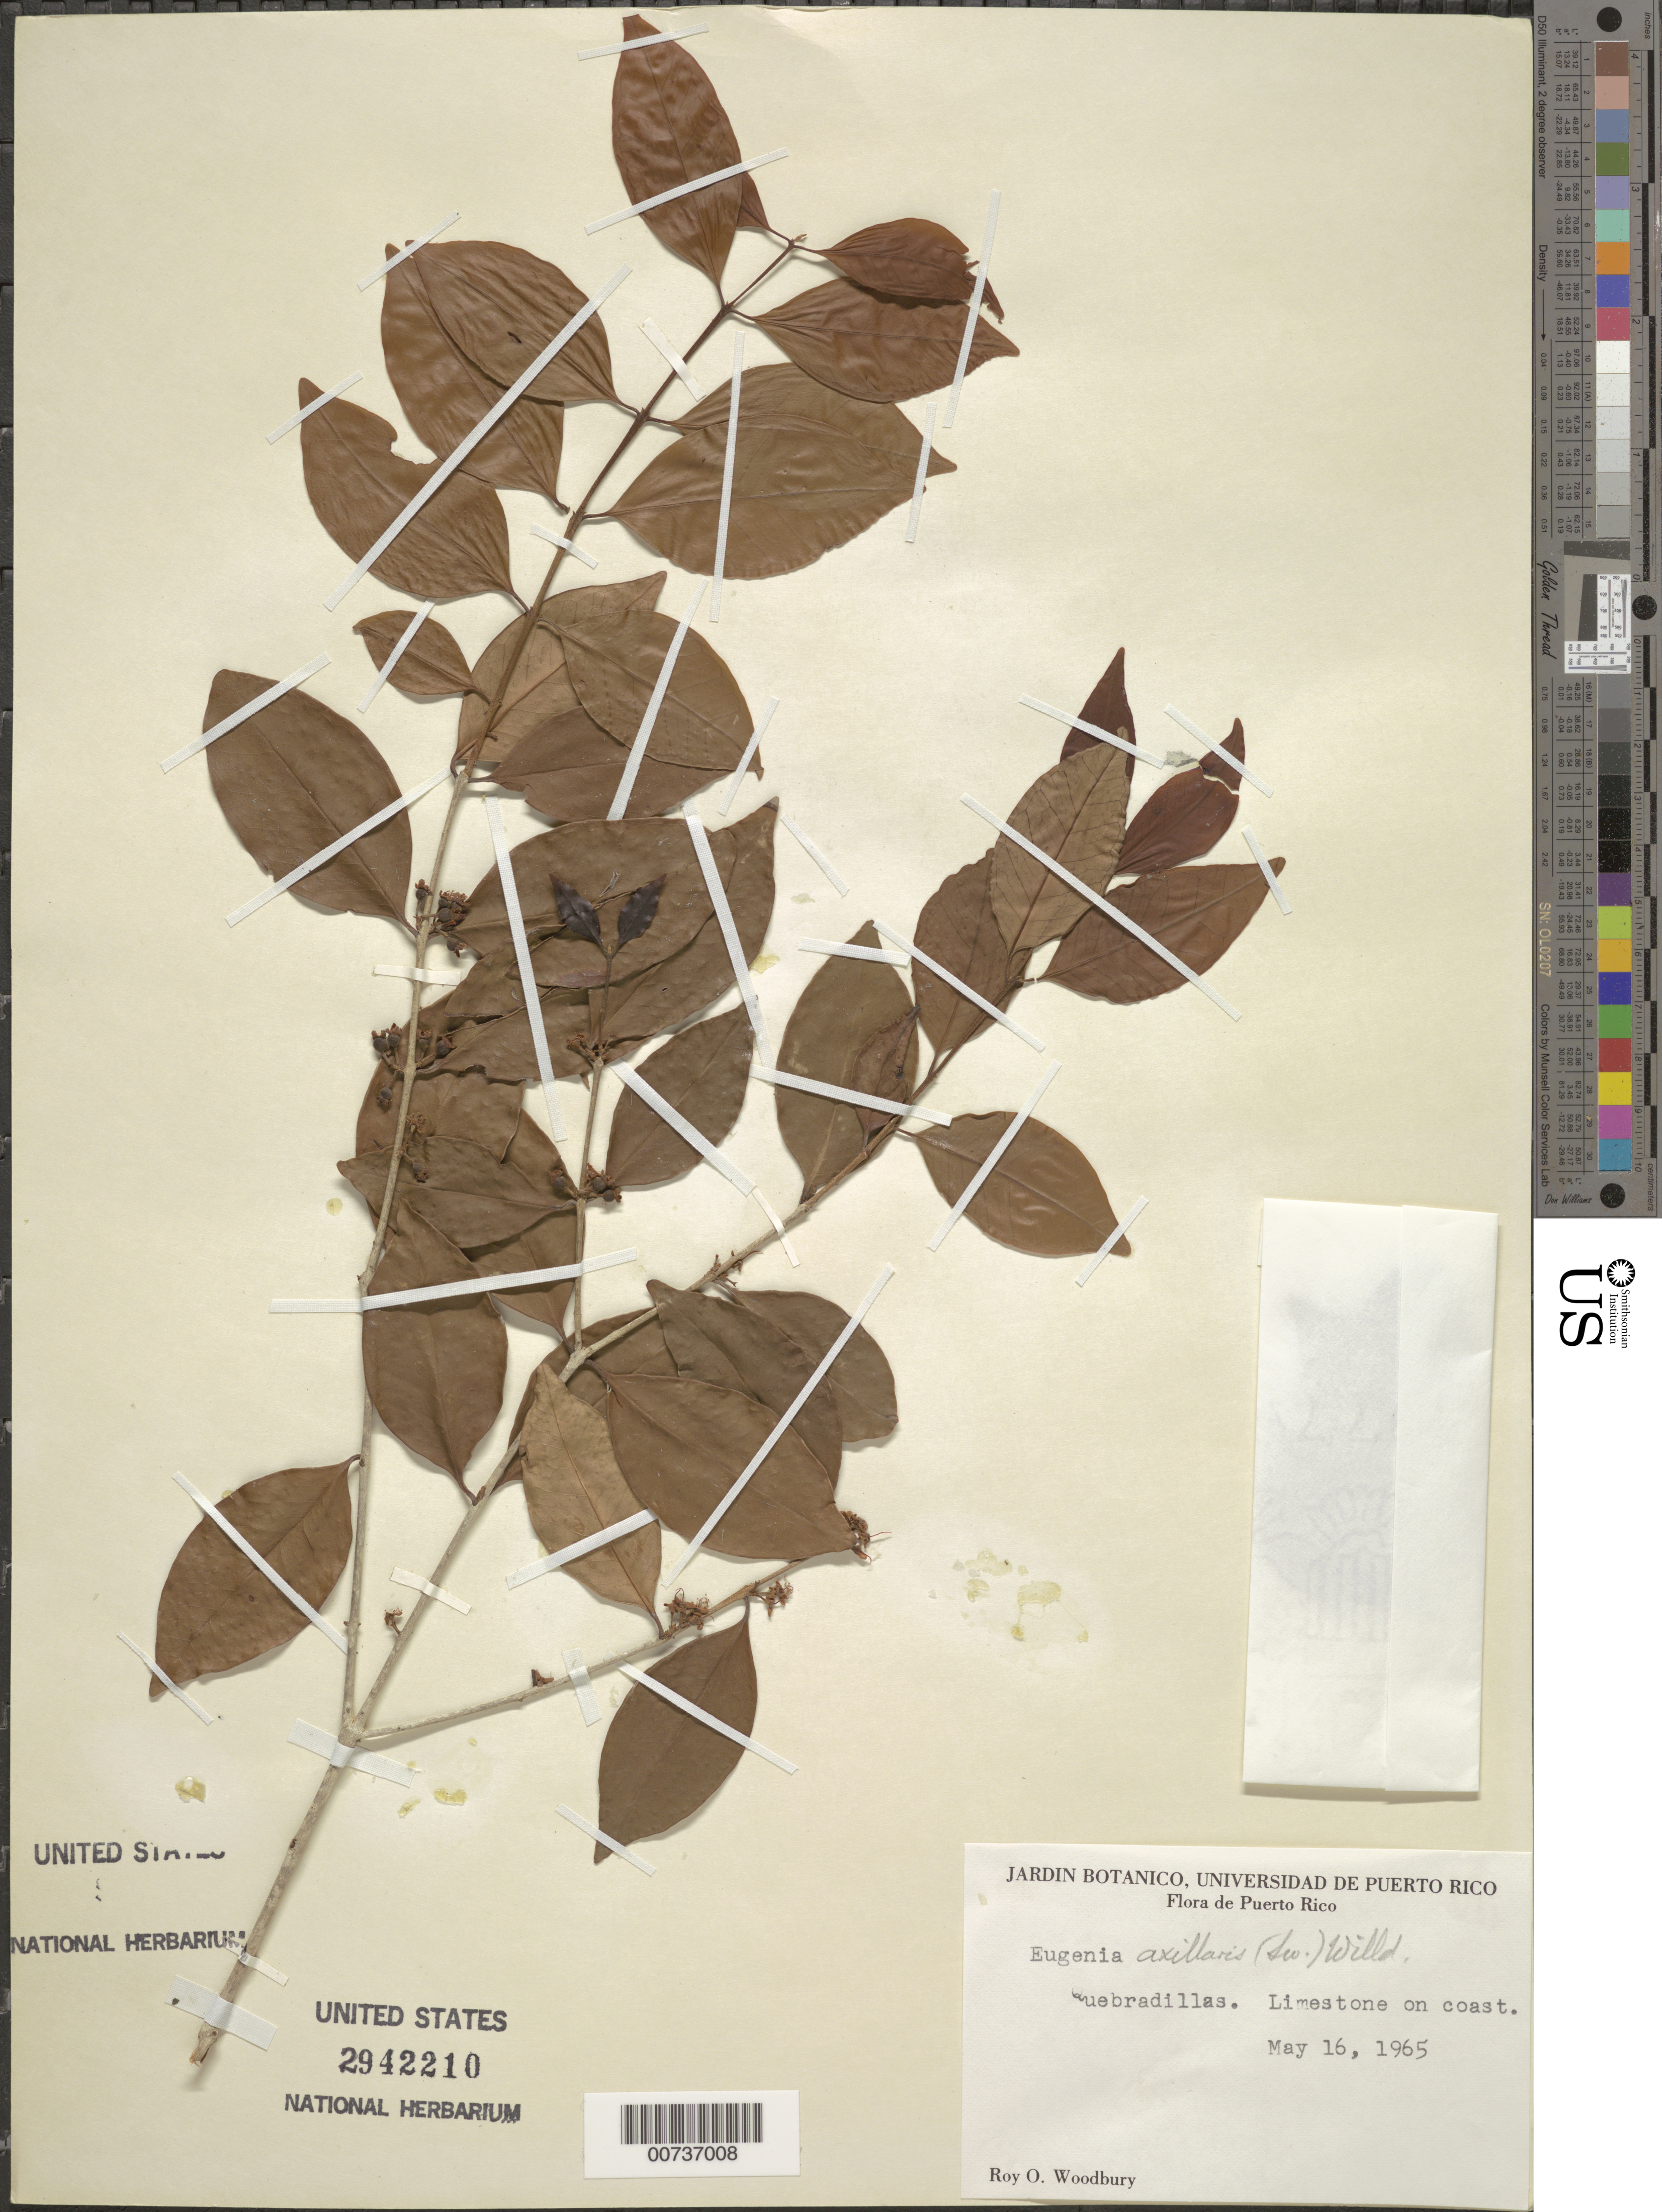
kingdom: Plantae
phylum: Tracheophyta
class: Magnoliopsida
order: Myrtales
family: Myrtaceae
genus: Eugenia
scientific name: Eugenia axillaris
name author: (Sw.) Willd.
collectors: R. O. Woodbury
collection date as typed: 16 May 1965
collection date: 1965-05-16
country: Puerto Rico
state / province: Quebradillas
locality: Quebradillas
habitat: Limestone on coast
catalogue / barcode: US 2942210